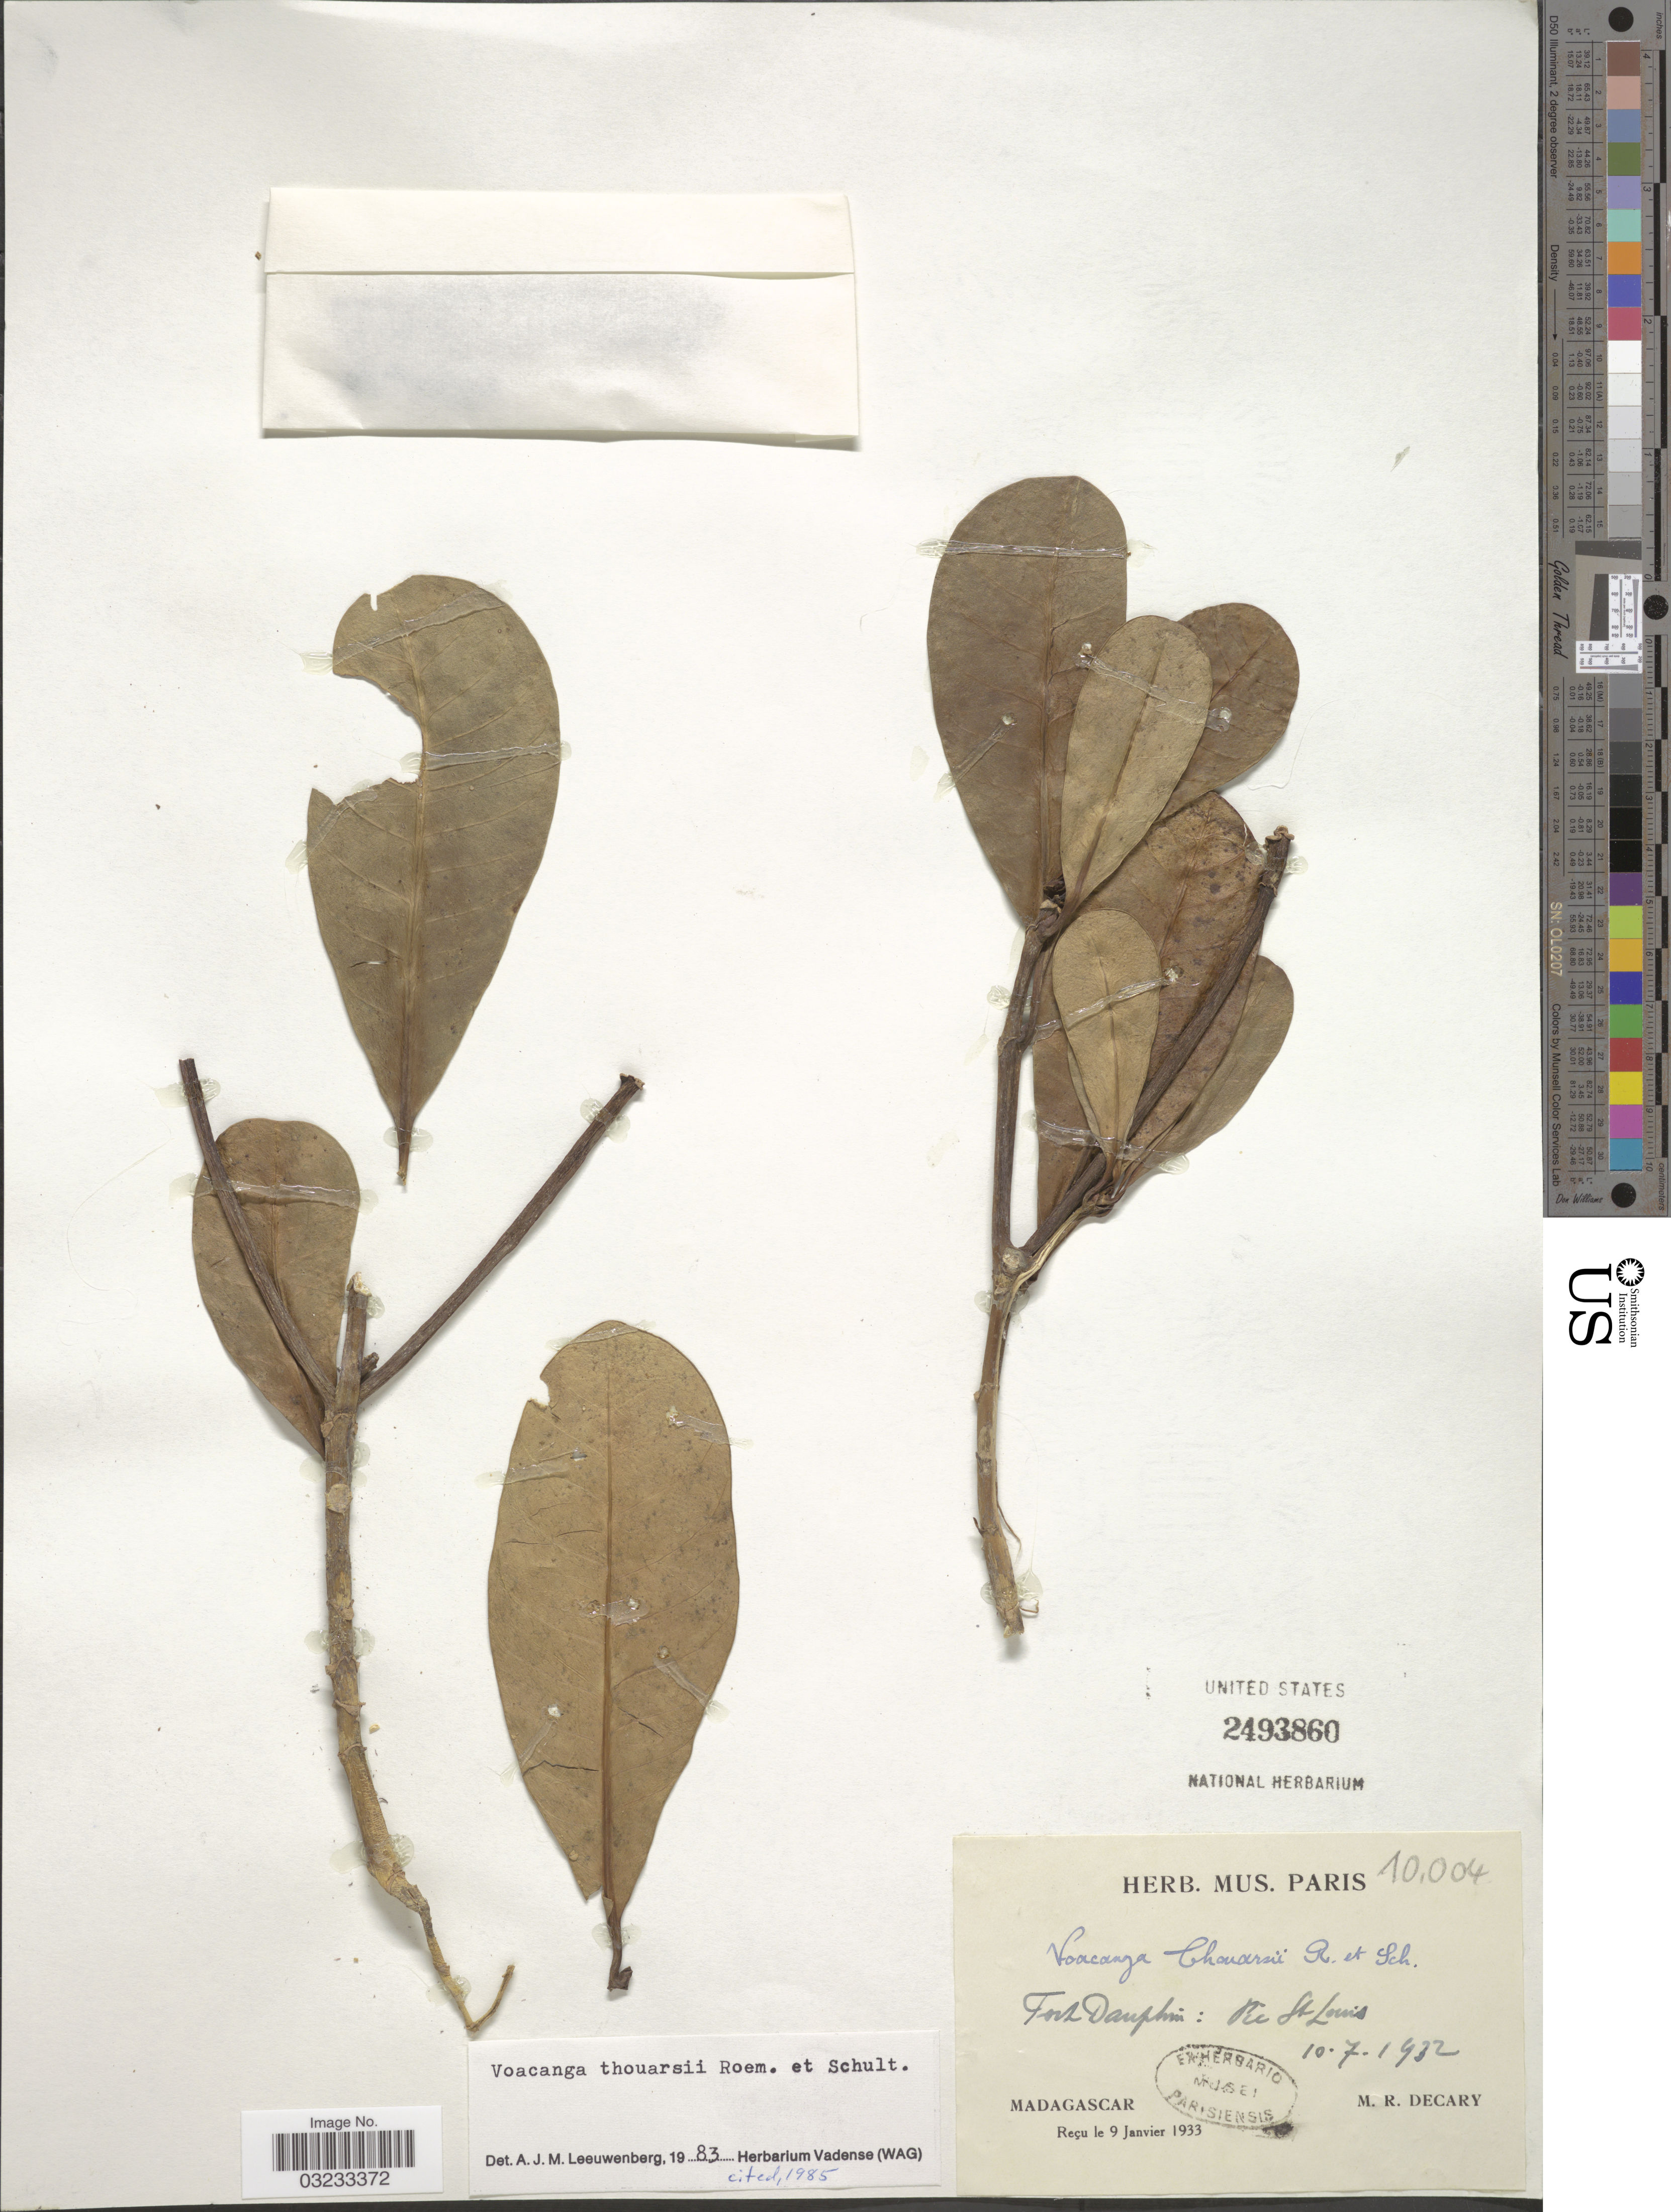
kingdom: Plantae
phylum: Tracheophyta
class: Magnoliopsida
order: Gentianales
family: Apocynaceae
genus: Voacanga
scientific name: Voacanga thouarsii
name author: Roem. & Schult.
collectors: R. Decary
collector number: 10004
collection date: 1932-07-10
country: Madagascar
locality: Fort Dauphin: Pic St. Louis.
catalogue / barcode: US 2493860